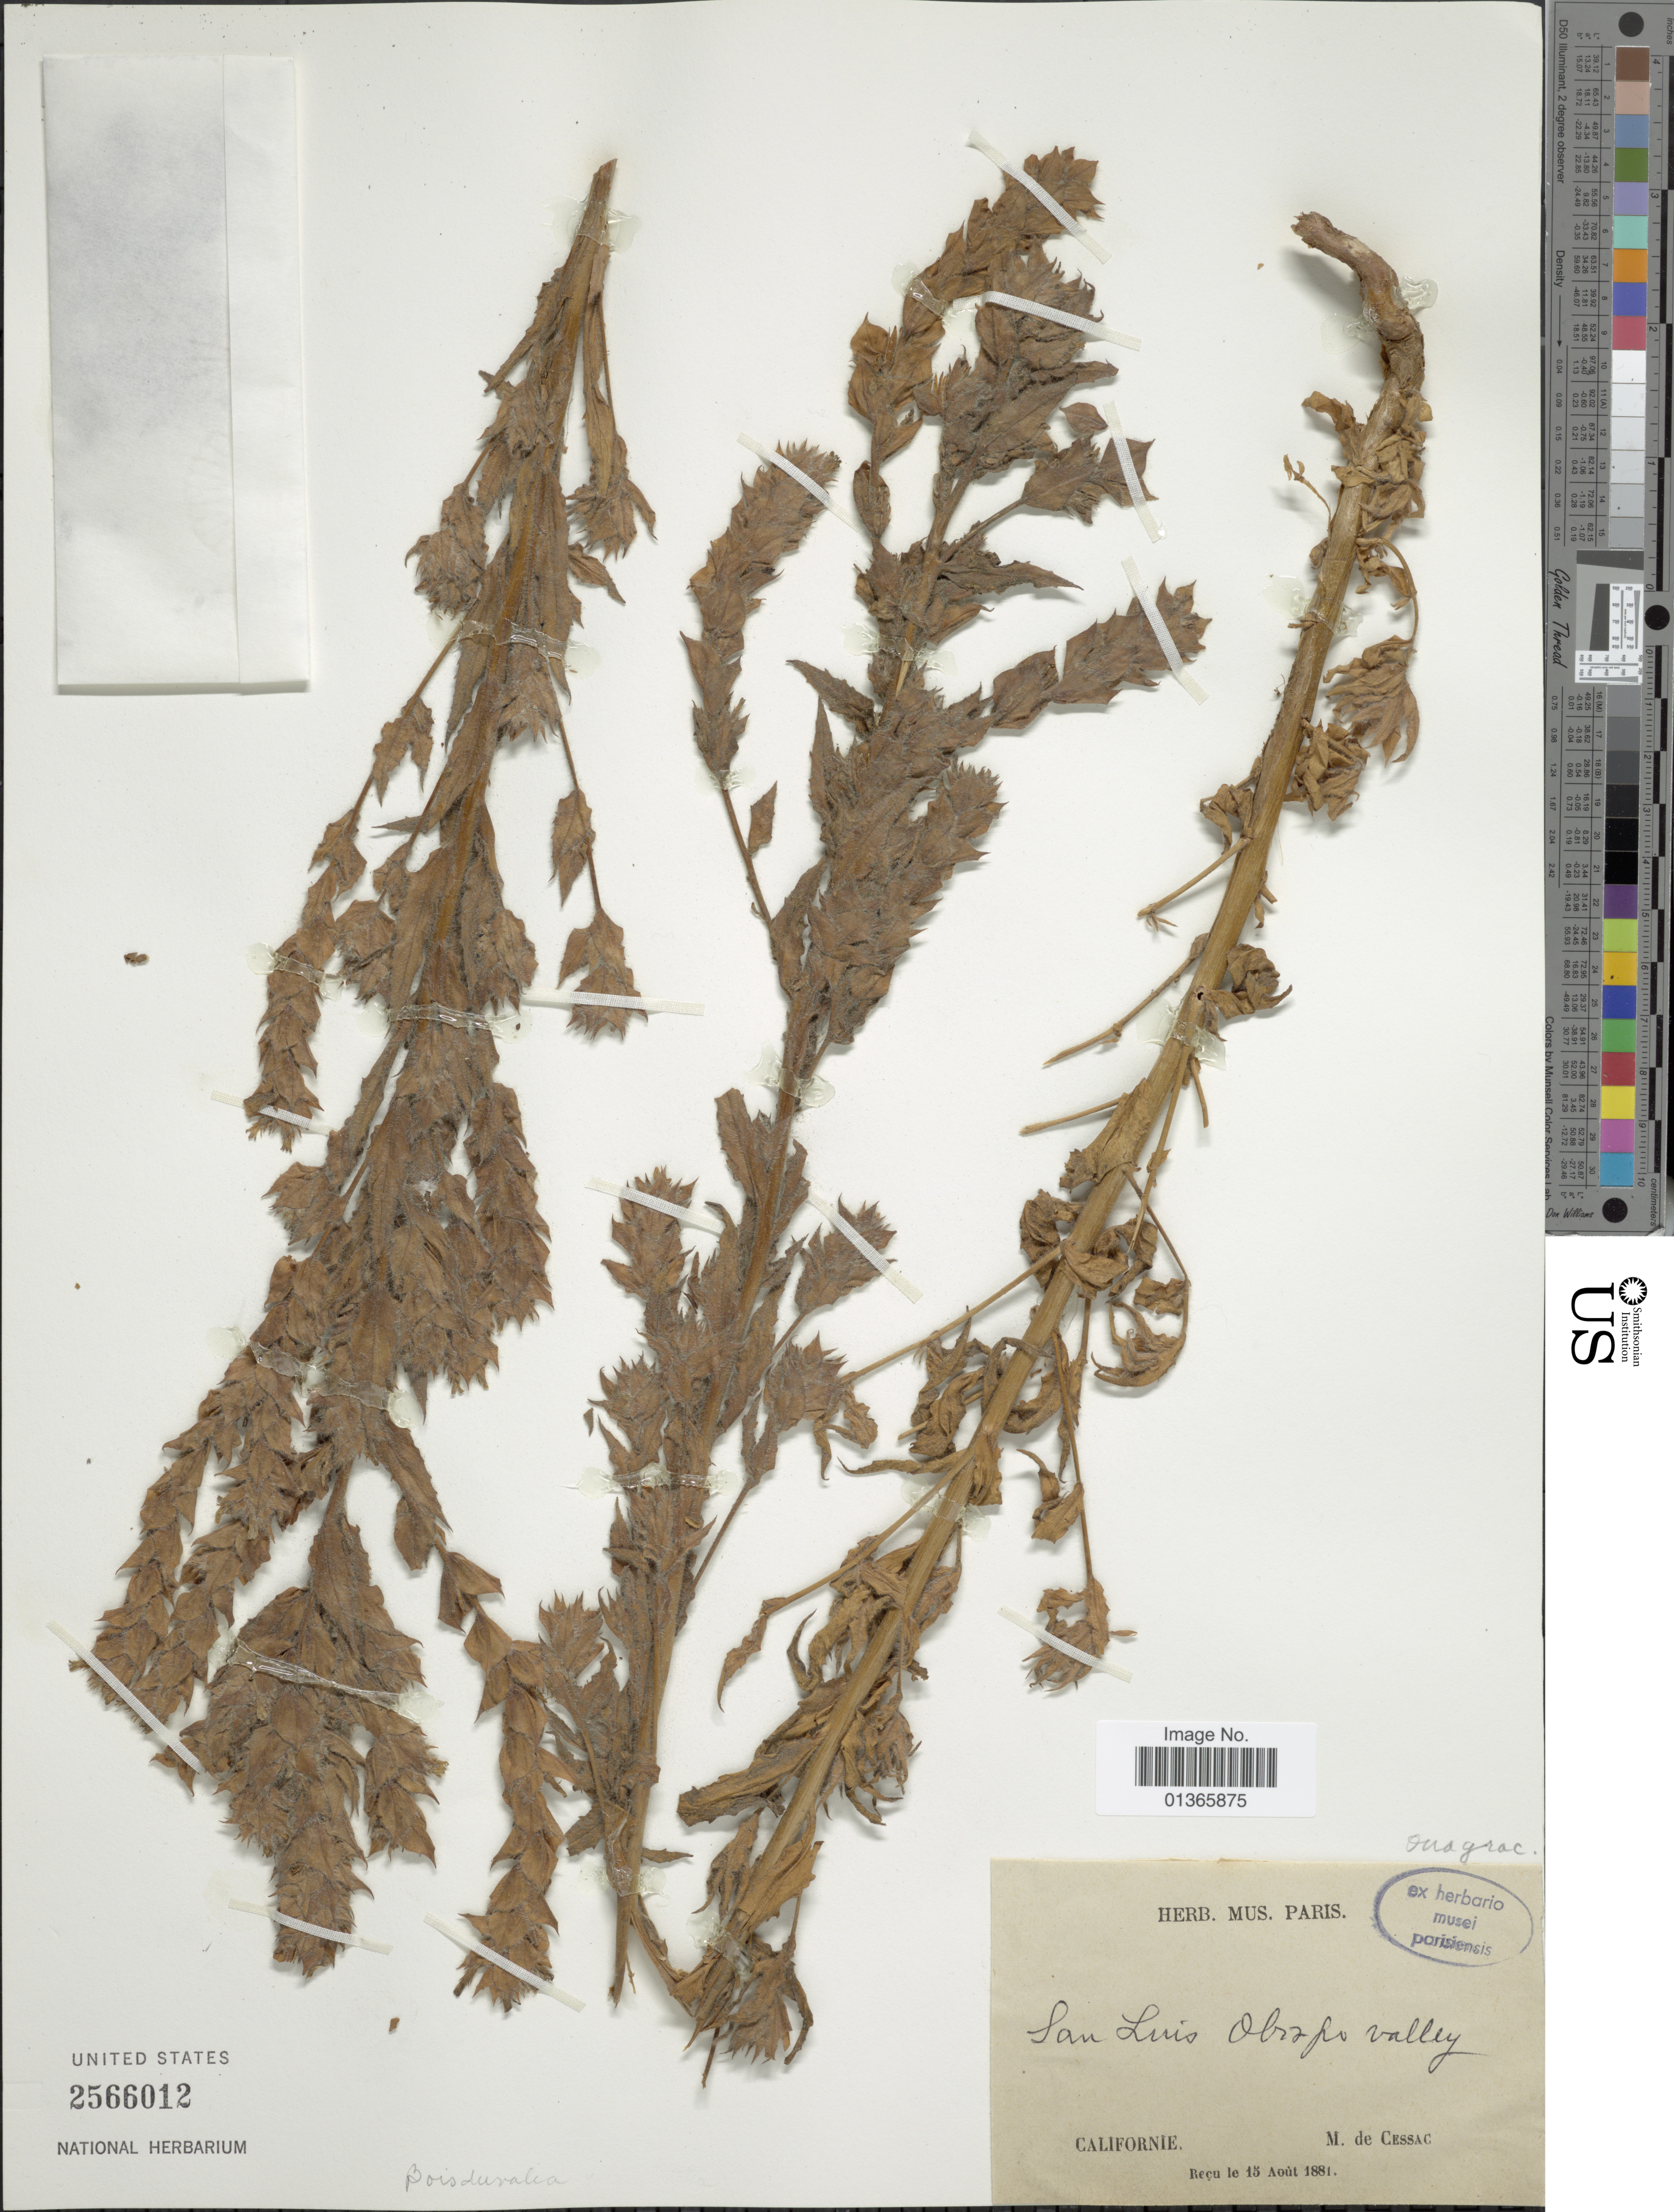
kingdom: Plantae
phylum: Tracheophyta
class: Magnoliopsida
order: Myrtales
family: Onagraceae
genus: Epilobium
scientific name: Epilobium sp.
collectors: -. de Cessac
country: United States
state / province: California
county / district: San Luis Obispo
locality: San Luis Obispo valley.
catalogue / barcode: US 2566012